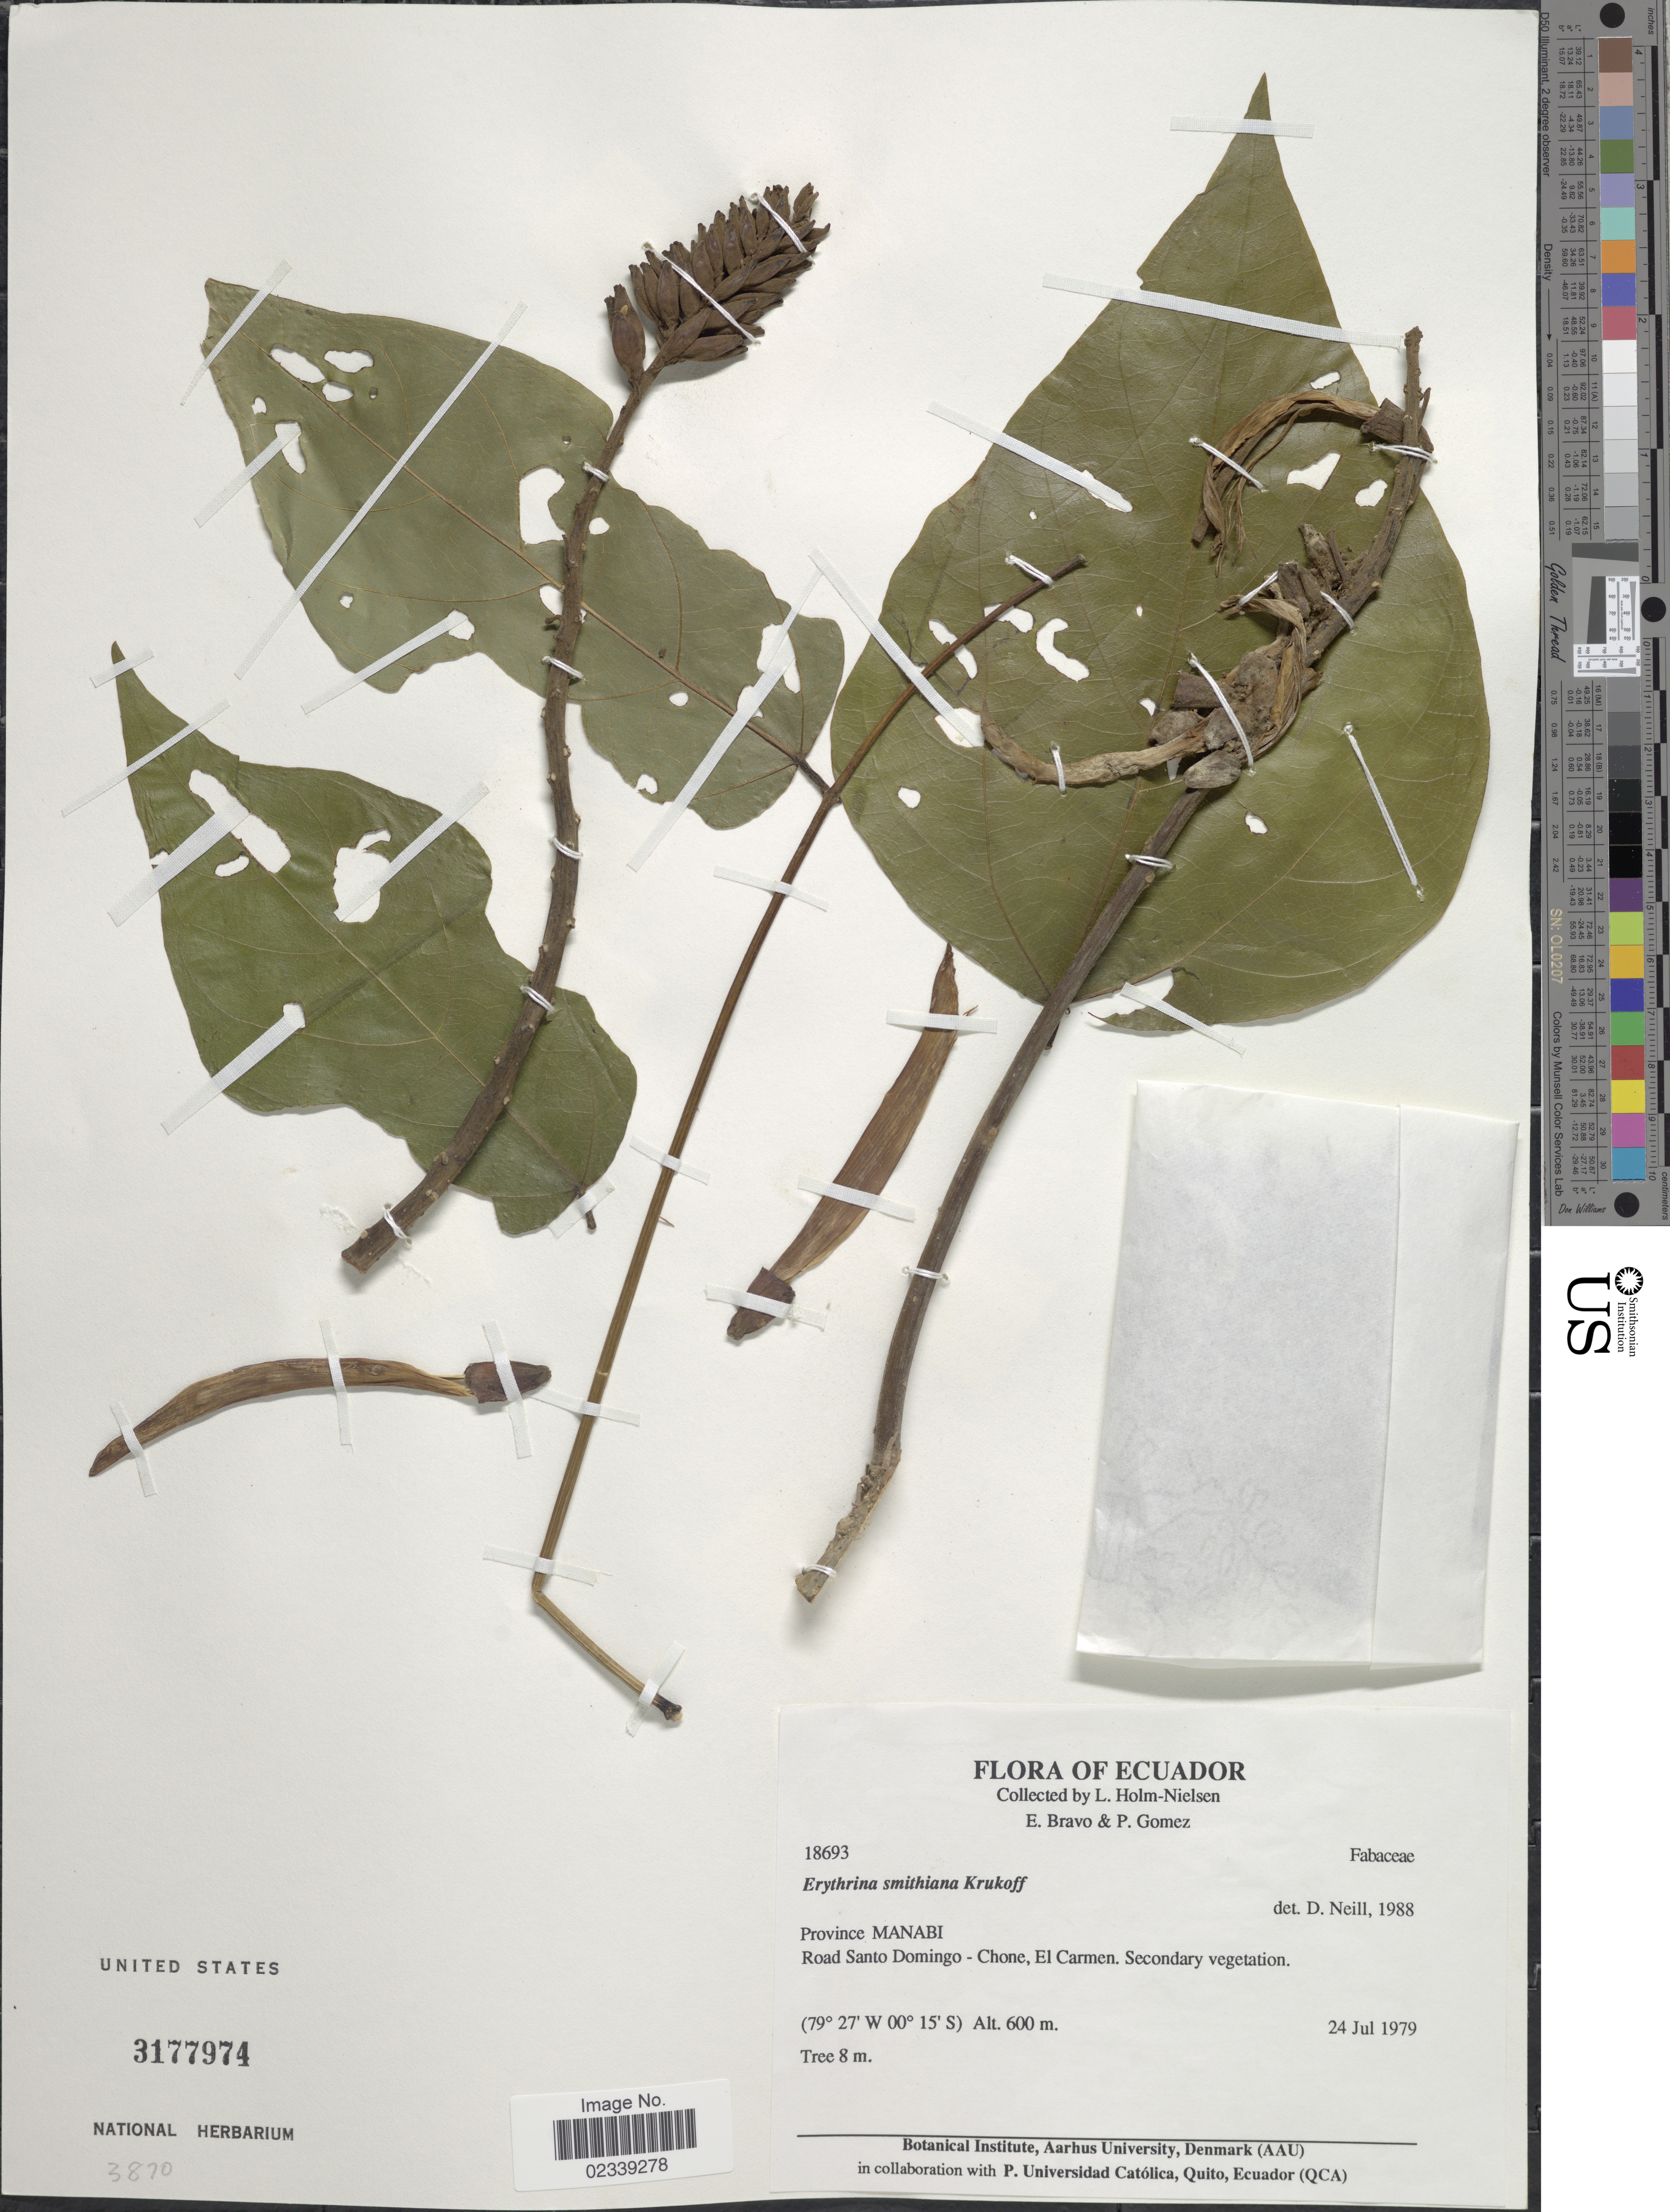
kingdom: Plantae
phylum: Tracheophyta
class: Magnoliopsida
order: Fabales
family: Fabaceae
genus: Erythrina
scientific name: Erythrina smithiana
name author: Krukoff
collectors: L. Holm-Nielsen, E. Bravo & P. Gomez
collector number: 18693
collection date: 1979-07-24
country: Ecuador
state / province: Manabí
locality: Road Santo Domingo-Chone, El Carmen, secondary vegetation.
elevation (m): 600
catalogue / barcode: US 3177974